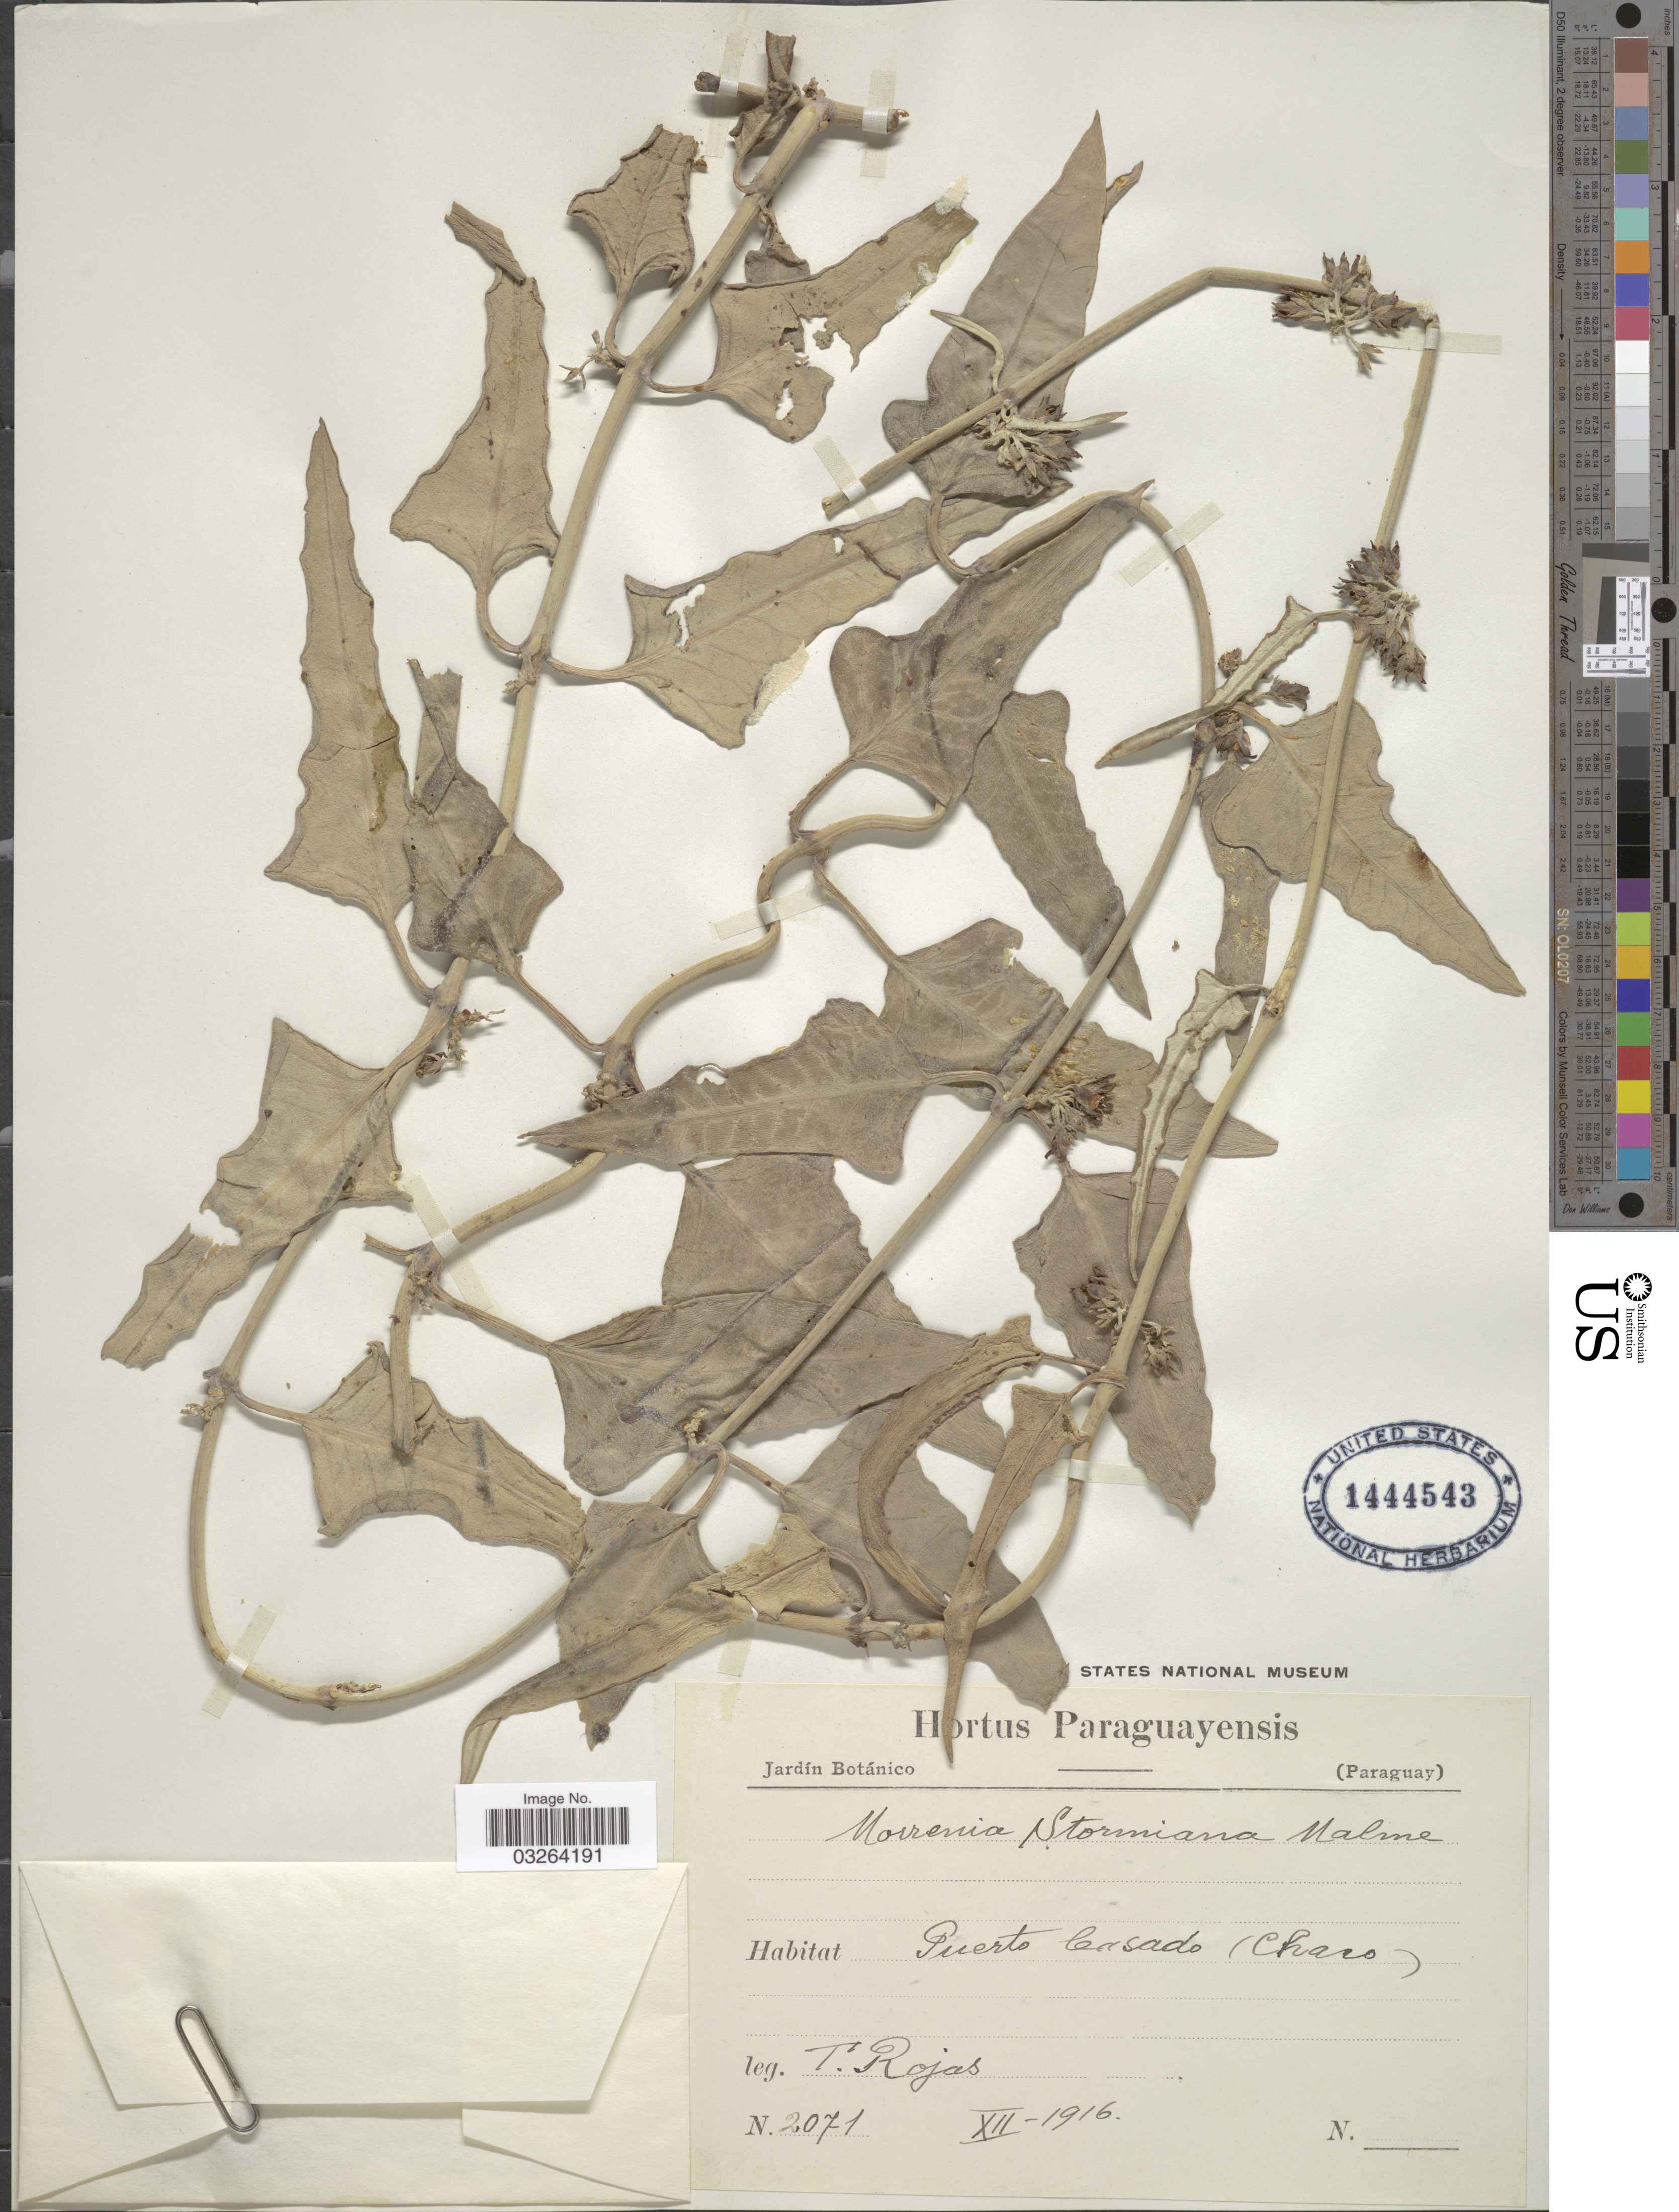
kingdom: Plantae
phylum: Tracheophyta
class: Magnoliopsida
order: Gentianales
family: Apocynaceae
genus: Morrenia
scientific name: Morrenia stormiana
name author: (Morong) Malme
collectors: T. Rojas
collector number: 2071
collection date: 1916-12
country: Paraguay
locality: Hortus Paraguayensis. Jardín Botánico.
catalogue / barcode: US 1444543